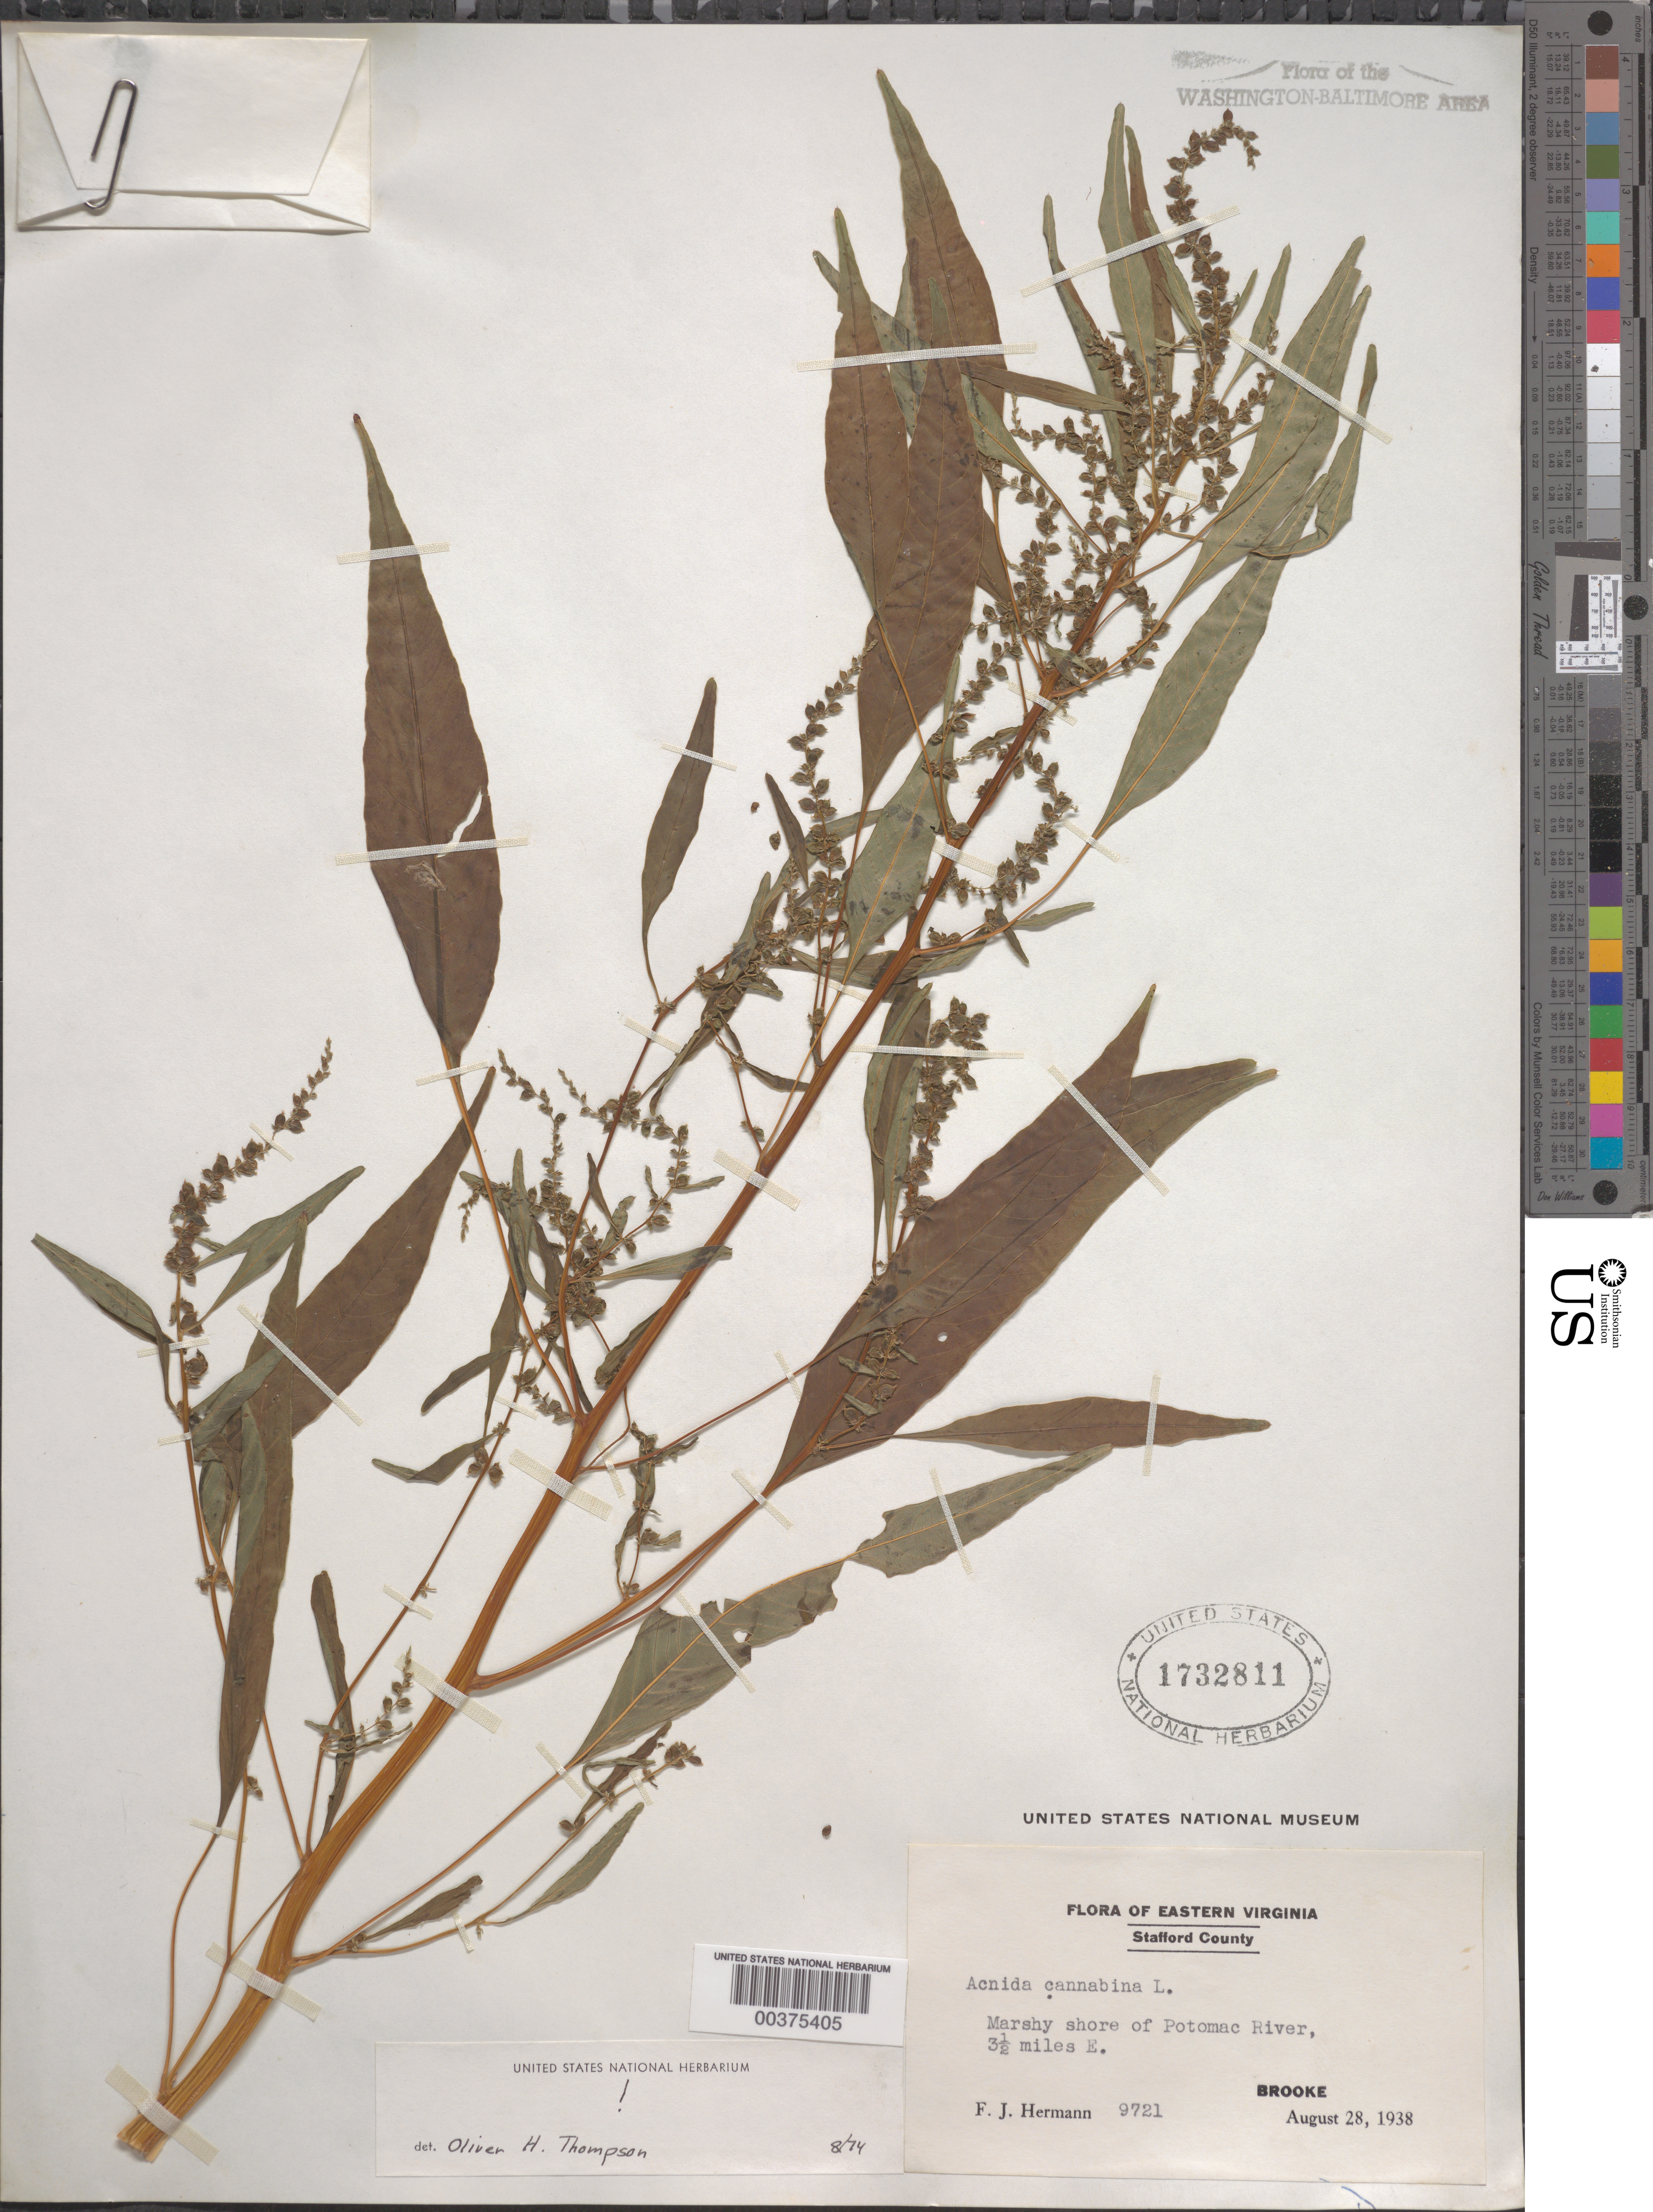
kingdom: Plantae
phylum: Tracheophyta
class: Magnoliopsida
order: Caryophyllales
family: Amaranthaceae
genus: Amaranthus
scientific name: Amaranthus cannabinus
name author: (L.) E.G. F. Sauer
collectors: F. J. Hermann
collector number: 9721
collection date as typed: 28 Aug 1938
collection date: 1938-08-28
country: United States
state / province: Virginia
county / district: Stafford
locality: Eastern Virginia, Potomac River, 3 1/2 miles E.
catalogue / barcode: US 1732811